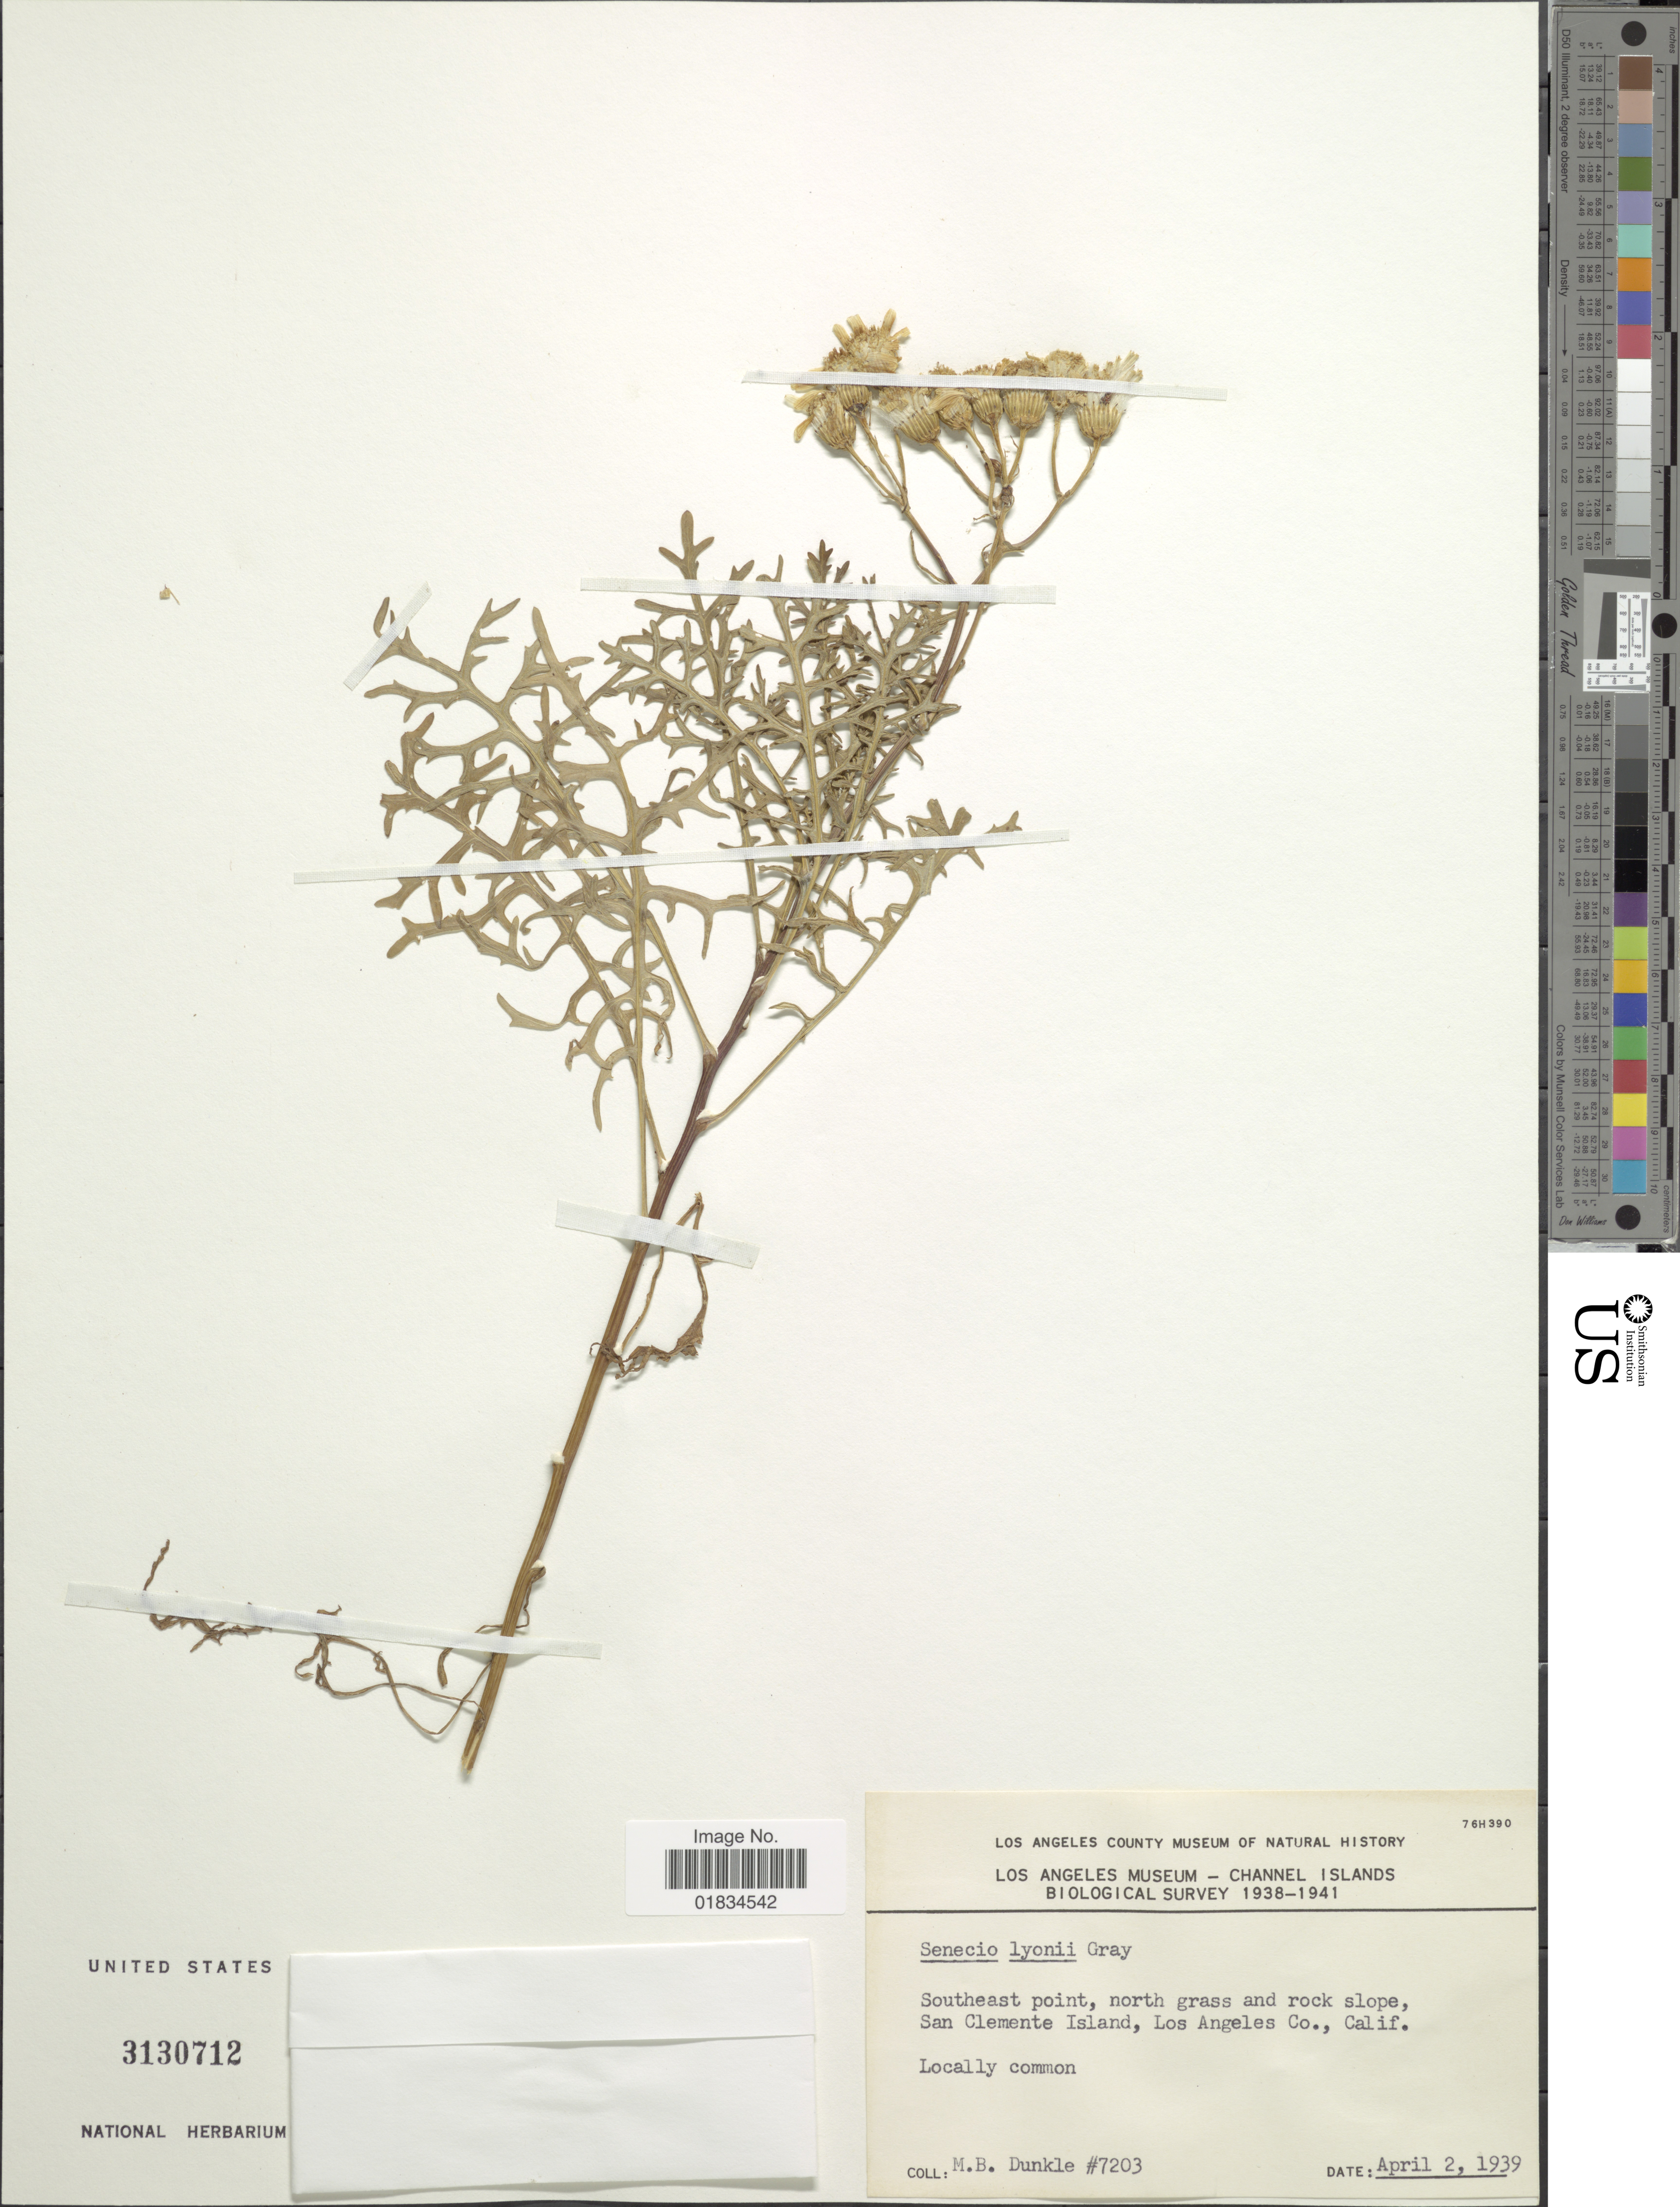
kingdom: Plantae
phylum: Tracheophyta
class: Magnoliopsida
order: Asterales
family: Asteraceae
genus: Senecio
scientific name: Senecio lyonii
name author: A. Gray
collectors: M. Dunkle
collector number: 7203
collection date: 1939-04-02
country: United States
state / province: California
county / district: Los Angeles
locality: San Clemente Island, Los Angeles Co., Channel Islands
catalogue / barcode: US 3130712